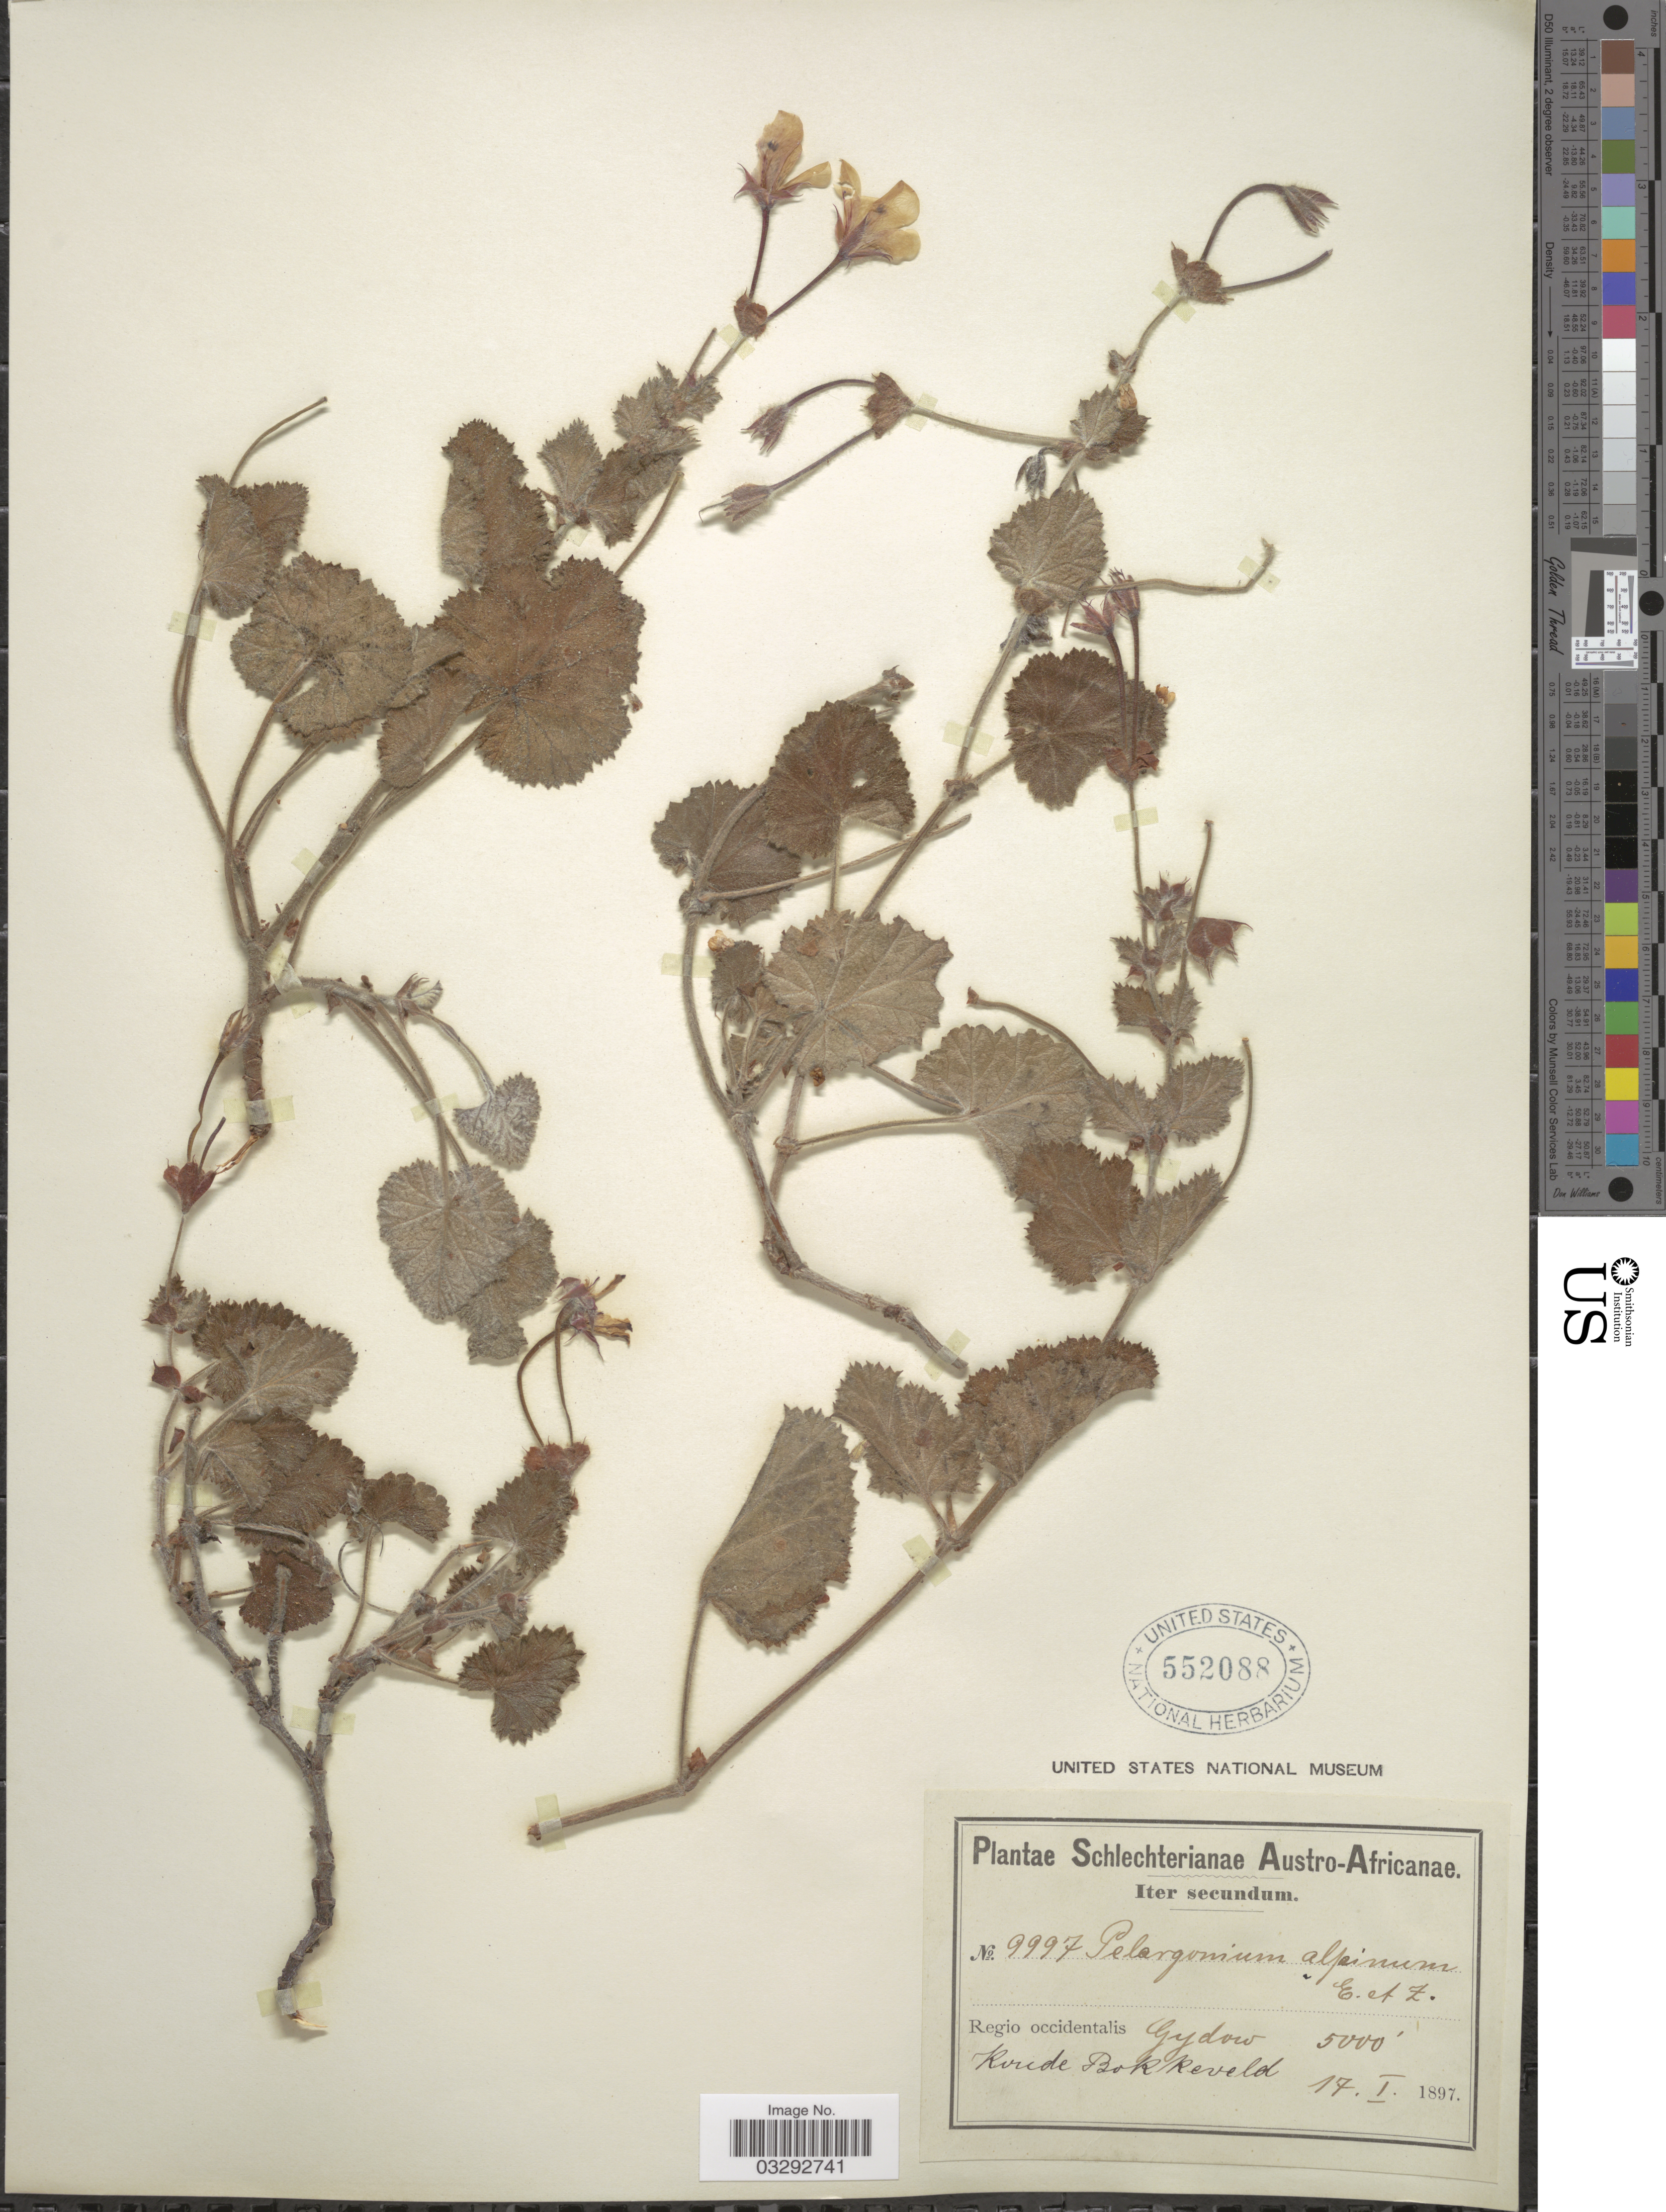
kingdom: Plantae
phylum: Tracheophyta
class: Magnoliopsida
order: Geraniales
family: Geraniaceae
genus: Pelargonium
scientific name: Pelargonium alpinum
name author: Eckl. & Zeyh.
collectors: Schlechter, --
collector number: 9997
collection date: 1897-01-17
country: South Africa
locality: Austro-Africanae. Regio occidentalis, Gydow. Koude Bokkeveld.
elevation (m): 1524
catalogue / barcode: US 552088